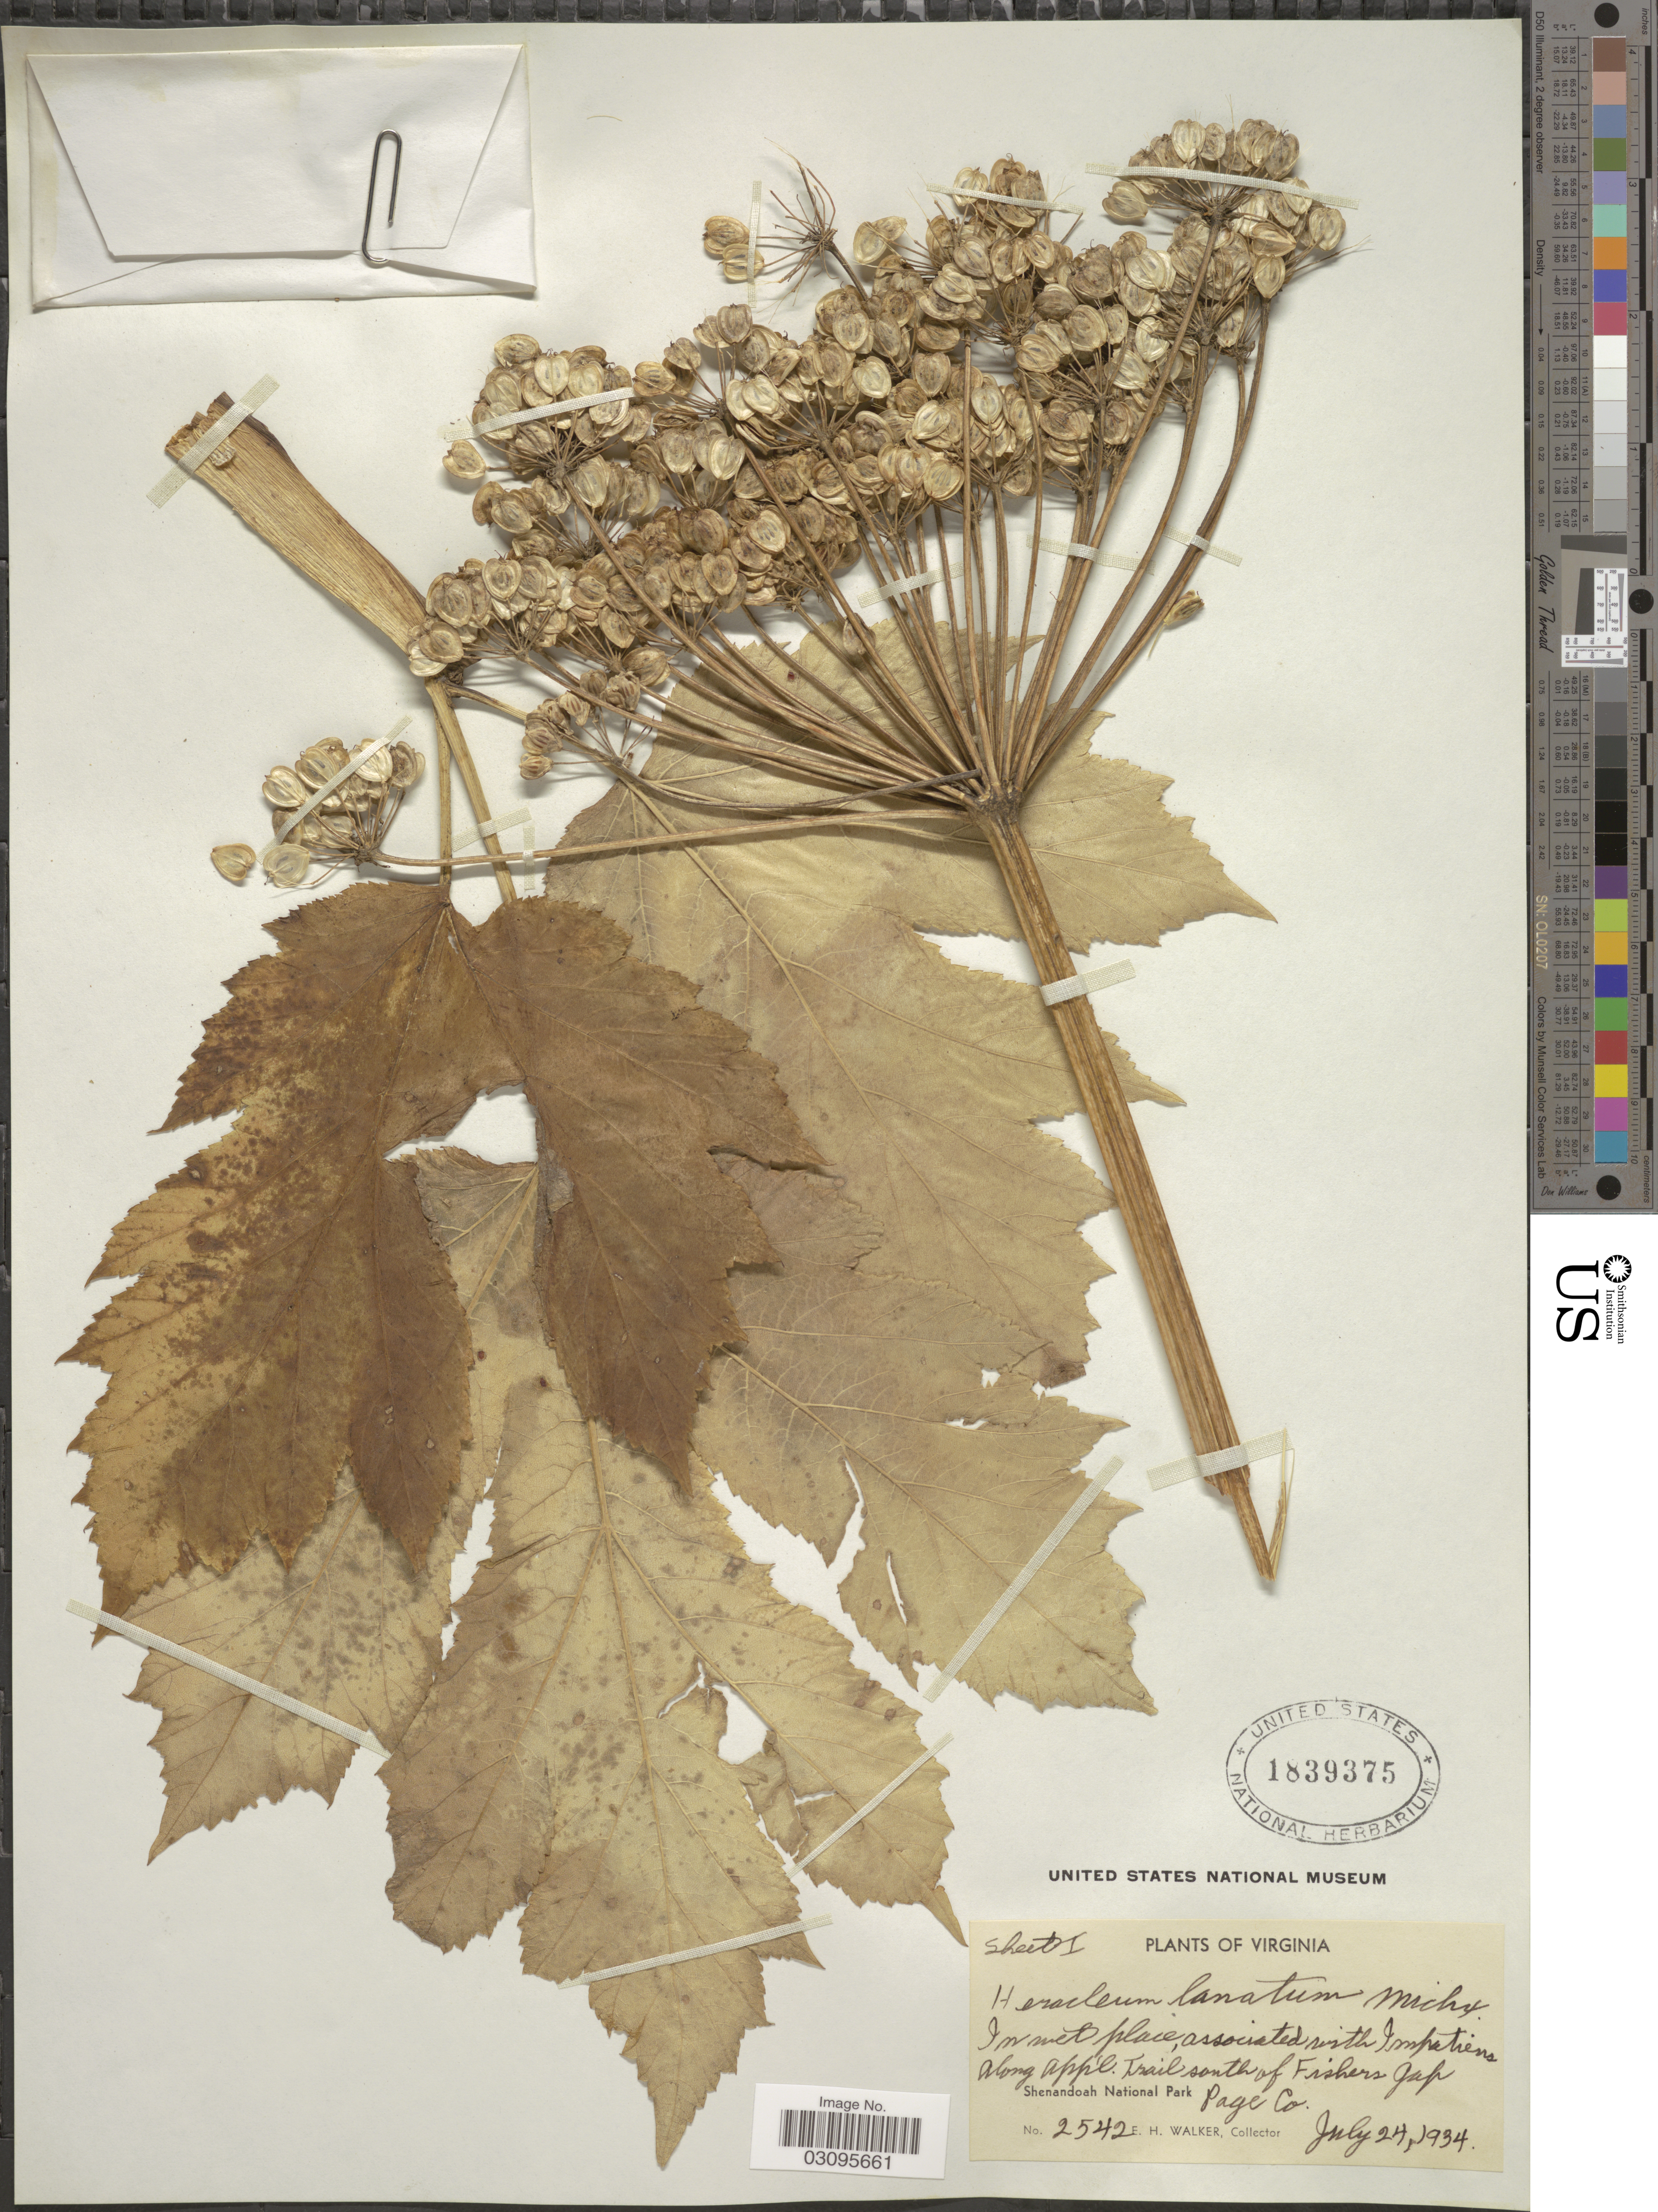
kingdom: Plantae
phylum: Tracheophyta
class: Magnoliopsida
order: Apiales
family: Apiaceae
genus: Heracleum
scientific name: Heracleum lanatum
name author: Michx.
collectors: E. H. Walker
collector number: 2542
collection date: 1934-07-24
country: United States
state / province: Virginia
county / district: Page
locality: In wet place, associated with Impatiens along appl. Trail south of Fishers Gap, Shenandoah National Park, Page Co.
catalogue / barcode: US 1839375